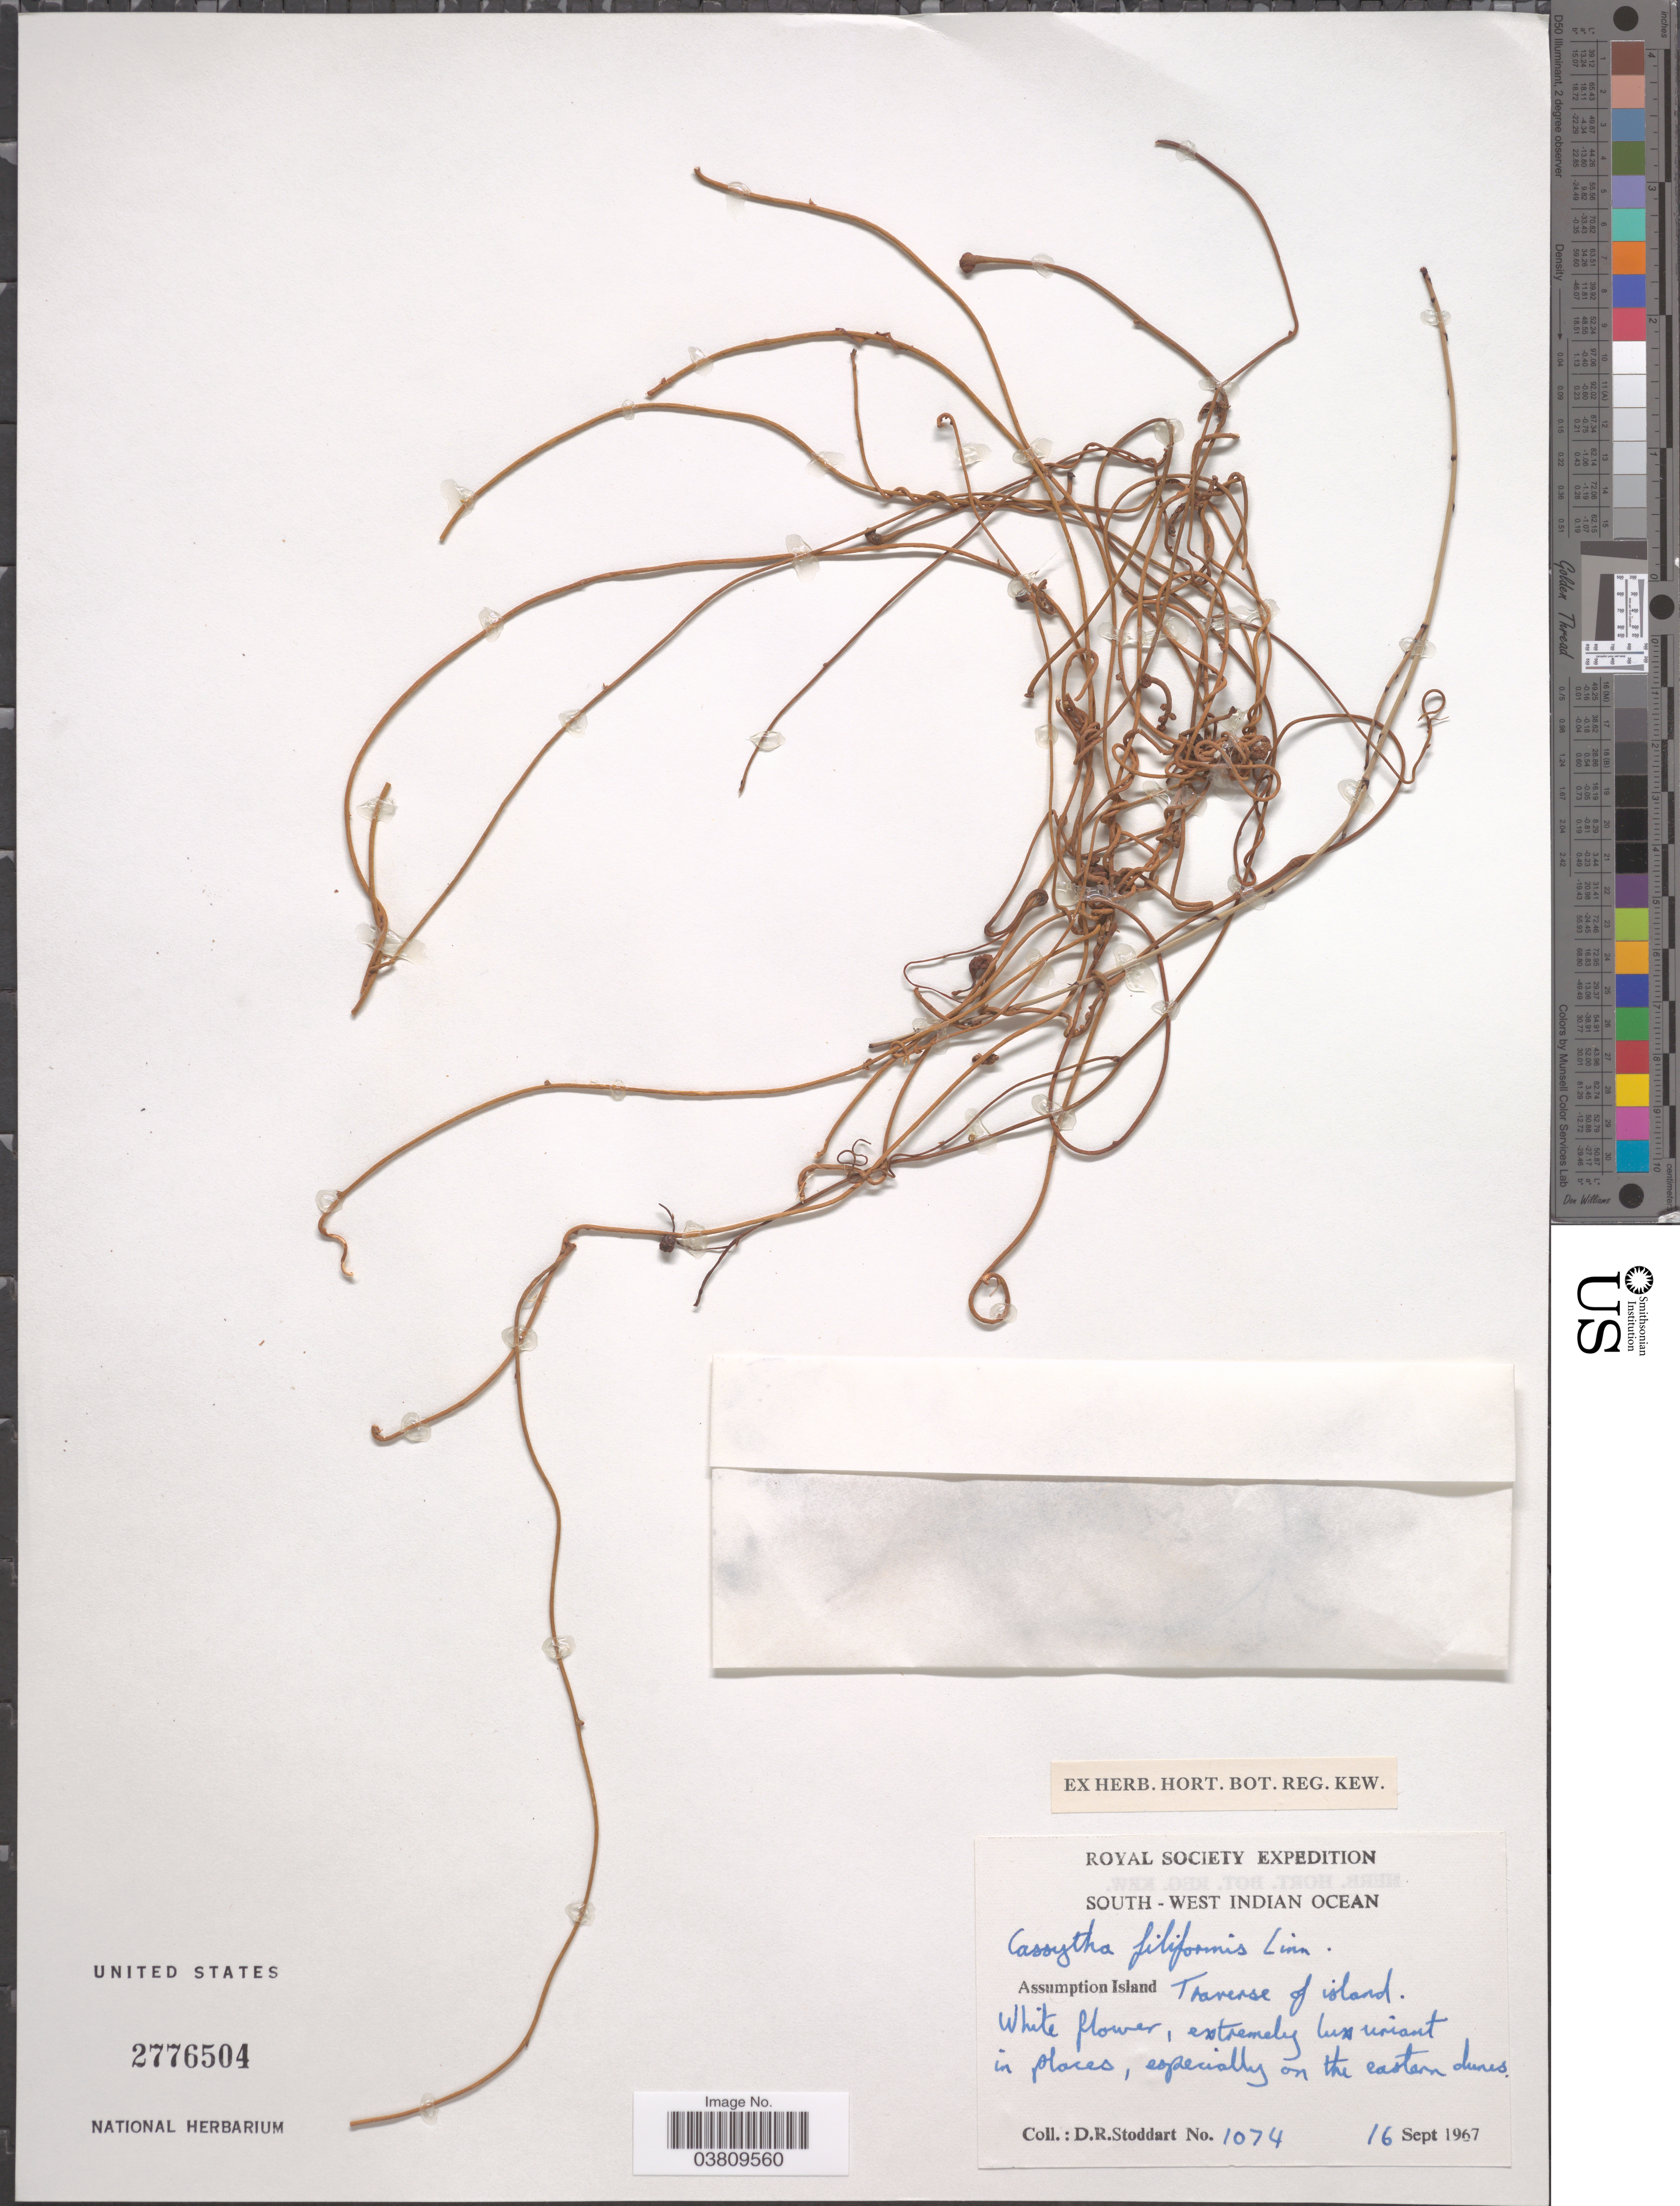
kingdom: Plantae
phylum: Tracheophyta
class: Magnoliopsida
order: Laurales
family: Lauraceae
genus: Cassytha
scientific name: Cassytha filiformis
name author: L.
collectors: D. R. Stoddart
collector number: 1074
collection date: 1967-09-16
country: Seychelles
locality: South-West Indian Ocean. Assumption Island. Traverse of island.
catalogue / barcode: US 2776504